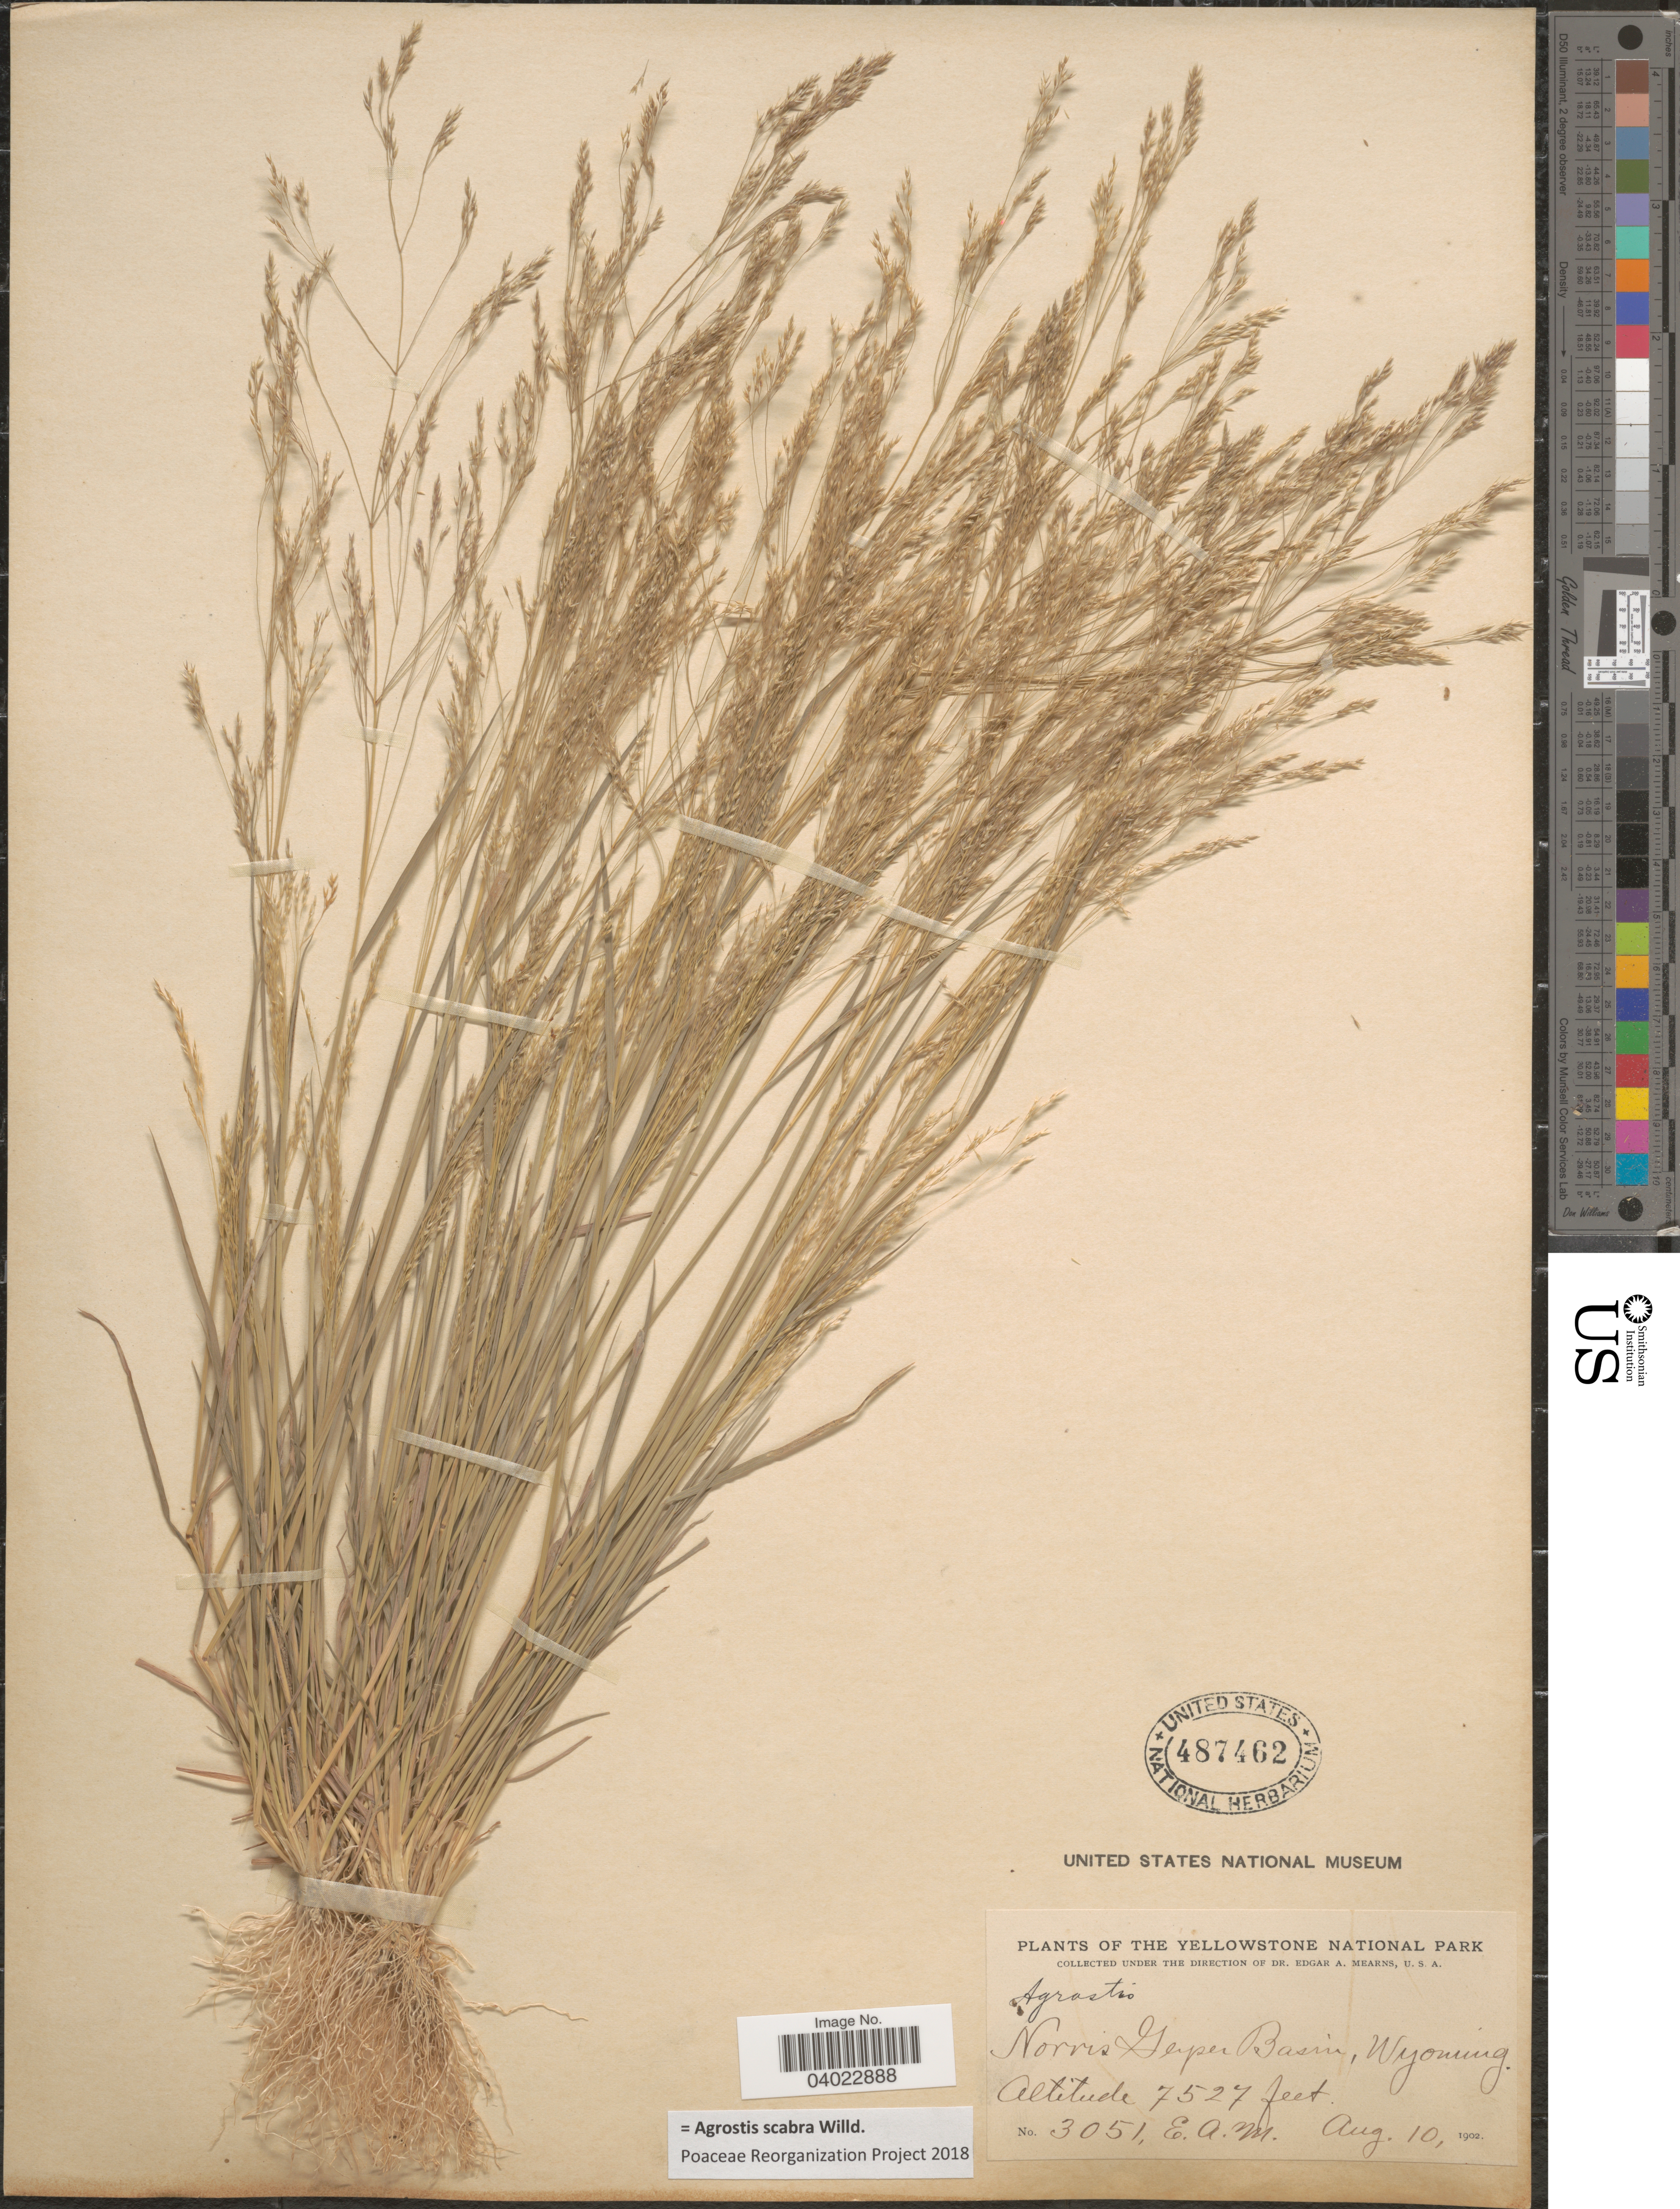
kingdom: Plantae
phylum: Tracheophyta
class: Liliopsida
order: Poales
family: Poaceae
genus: Agrostis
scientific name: Agrostis scabra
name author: Willd.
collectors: E. A. Mearns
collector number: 3051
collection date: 1902-08-10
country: United States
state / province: Wyoming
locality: The Yellowstone National Park. Norris Geyser Basin.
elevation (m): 2294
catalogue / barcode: US 487462